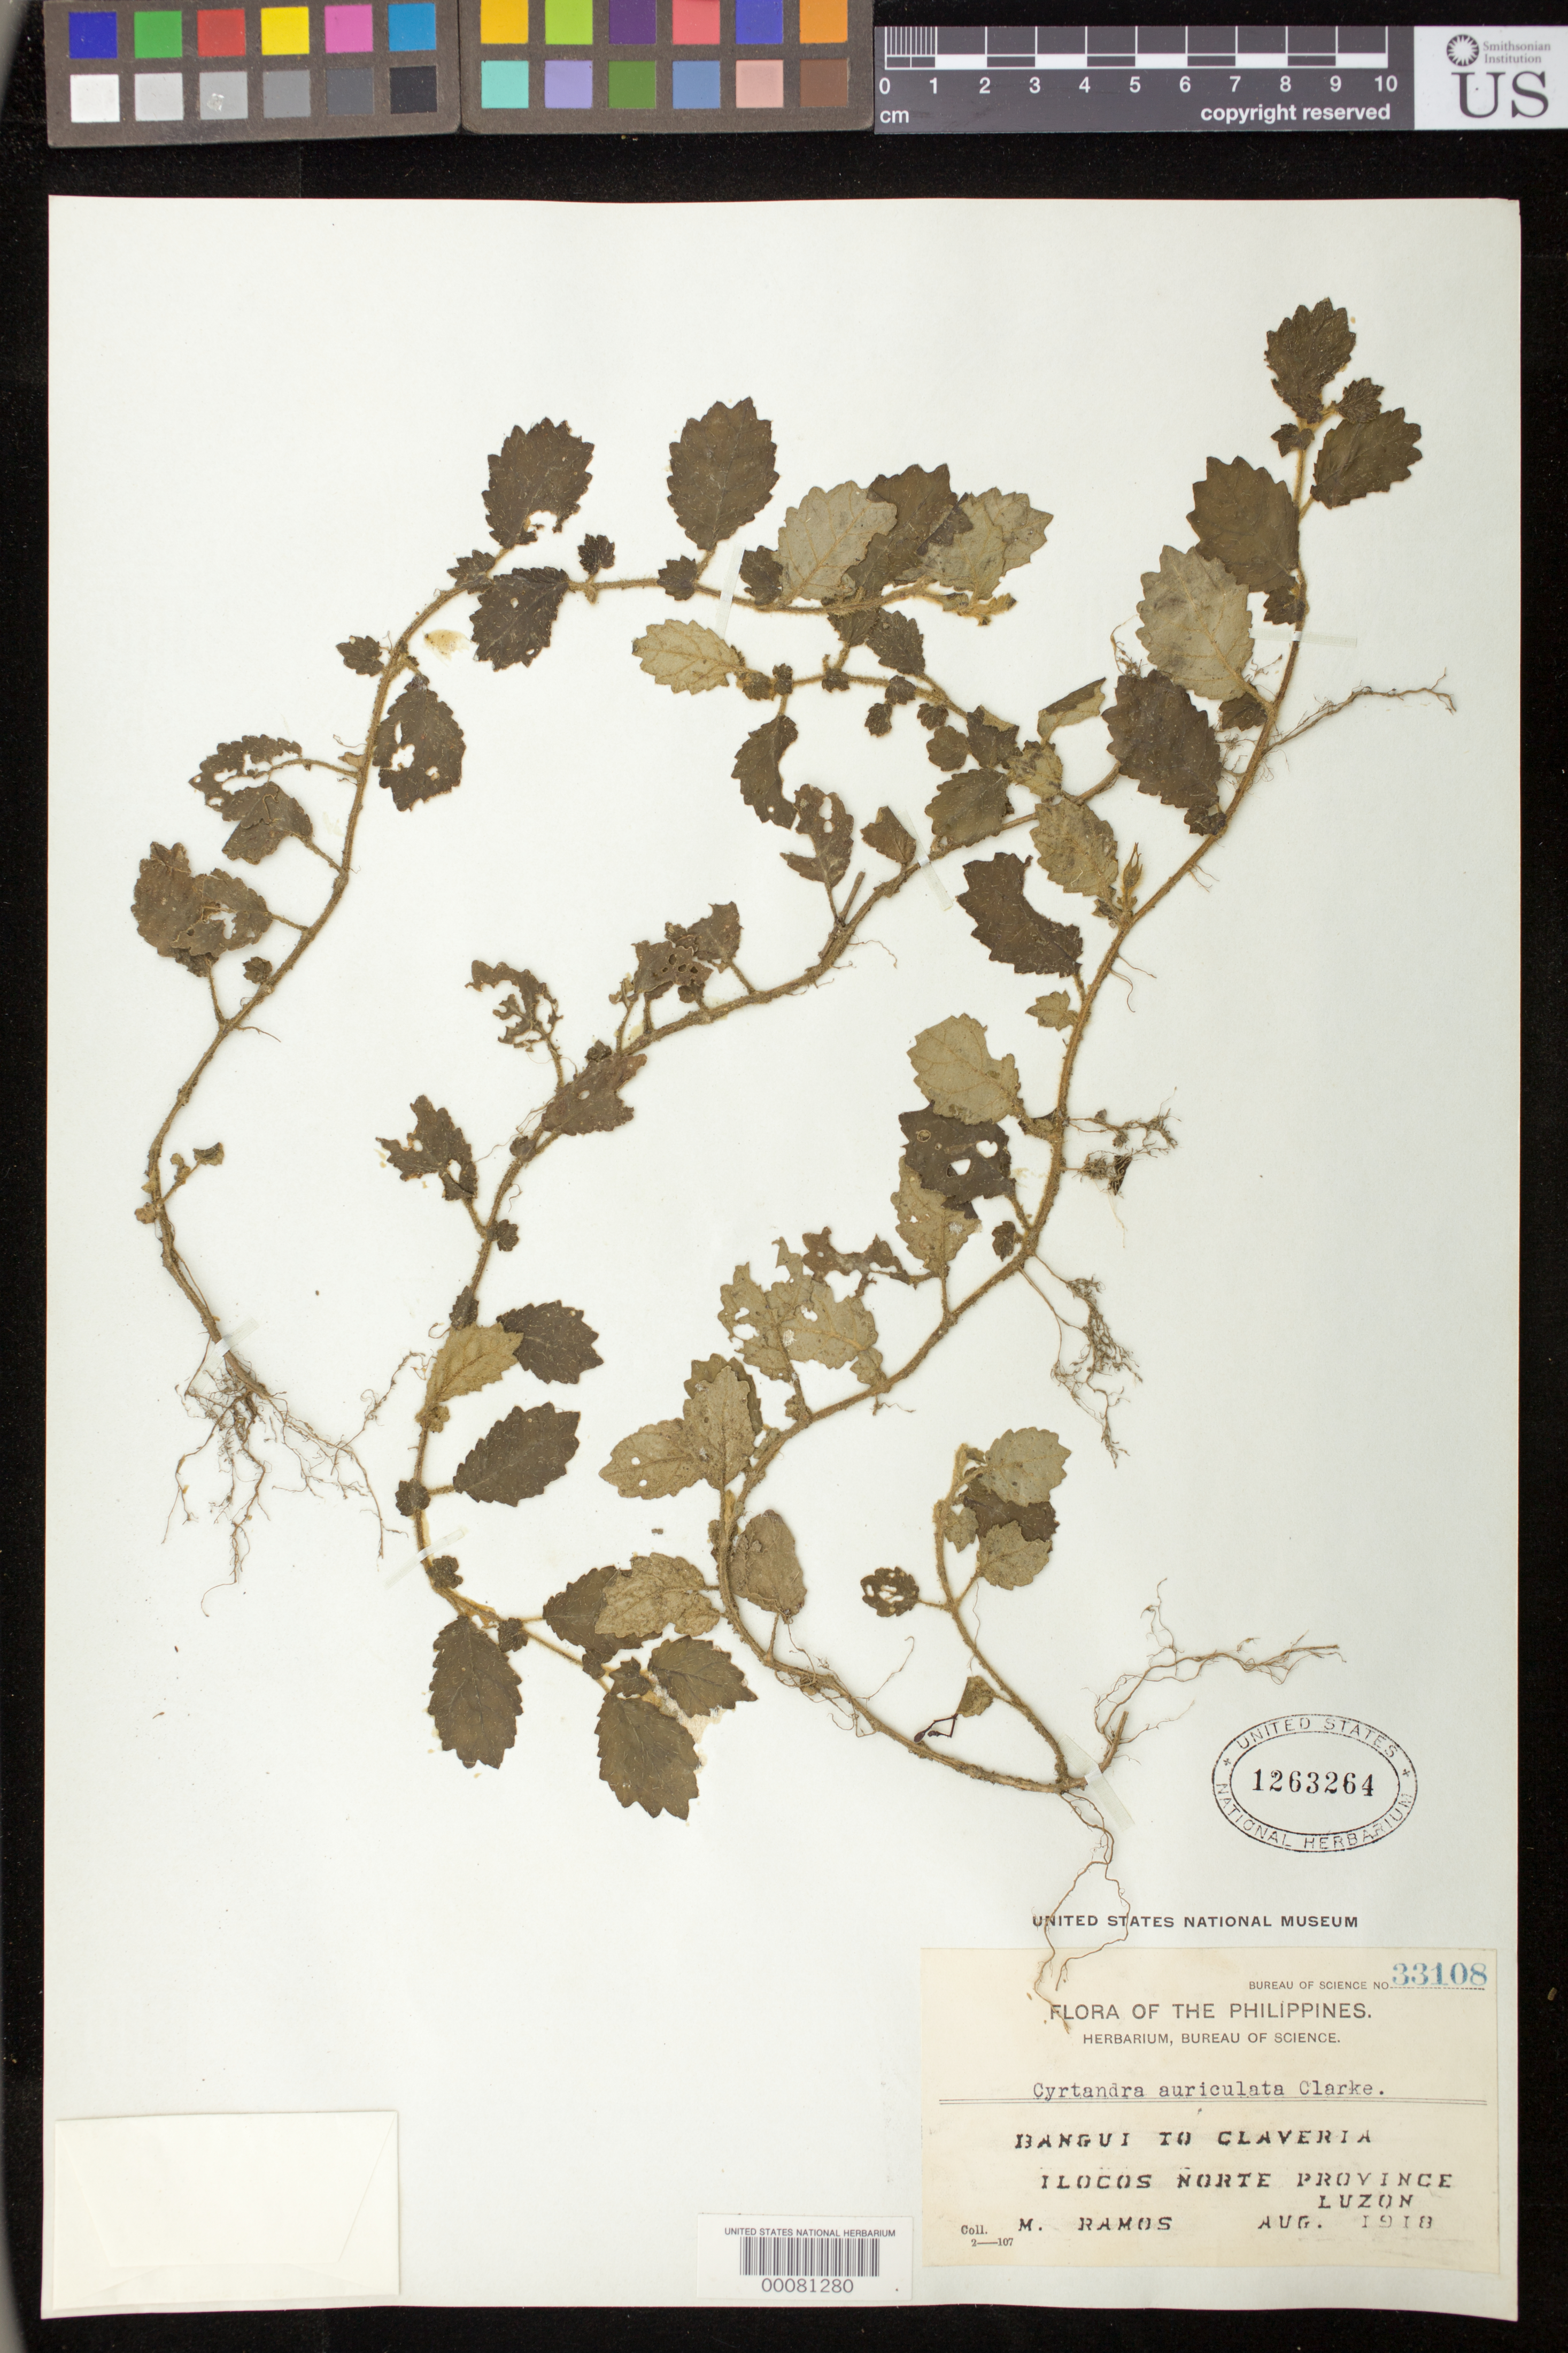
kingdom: Plantae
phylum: Tracheophyta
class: Magnoliopsida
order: Lamiales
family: Gesneriaceae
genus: Cyrtandra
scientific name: Cyrtandra auriculata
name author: C.B. Clarke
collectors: M. Ramos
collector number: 33108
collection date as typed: Aug 1918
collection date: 1918-08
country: Philippines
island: Luzon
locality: Ilocos norte, Bangui to claveria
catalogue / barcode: US 1263264